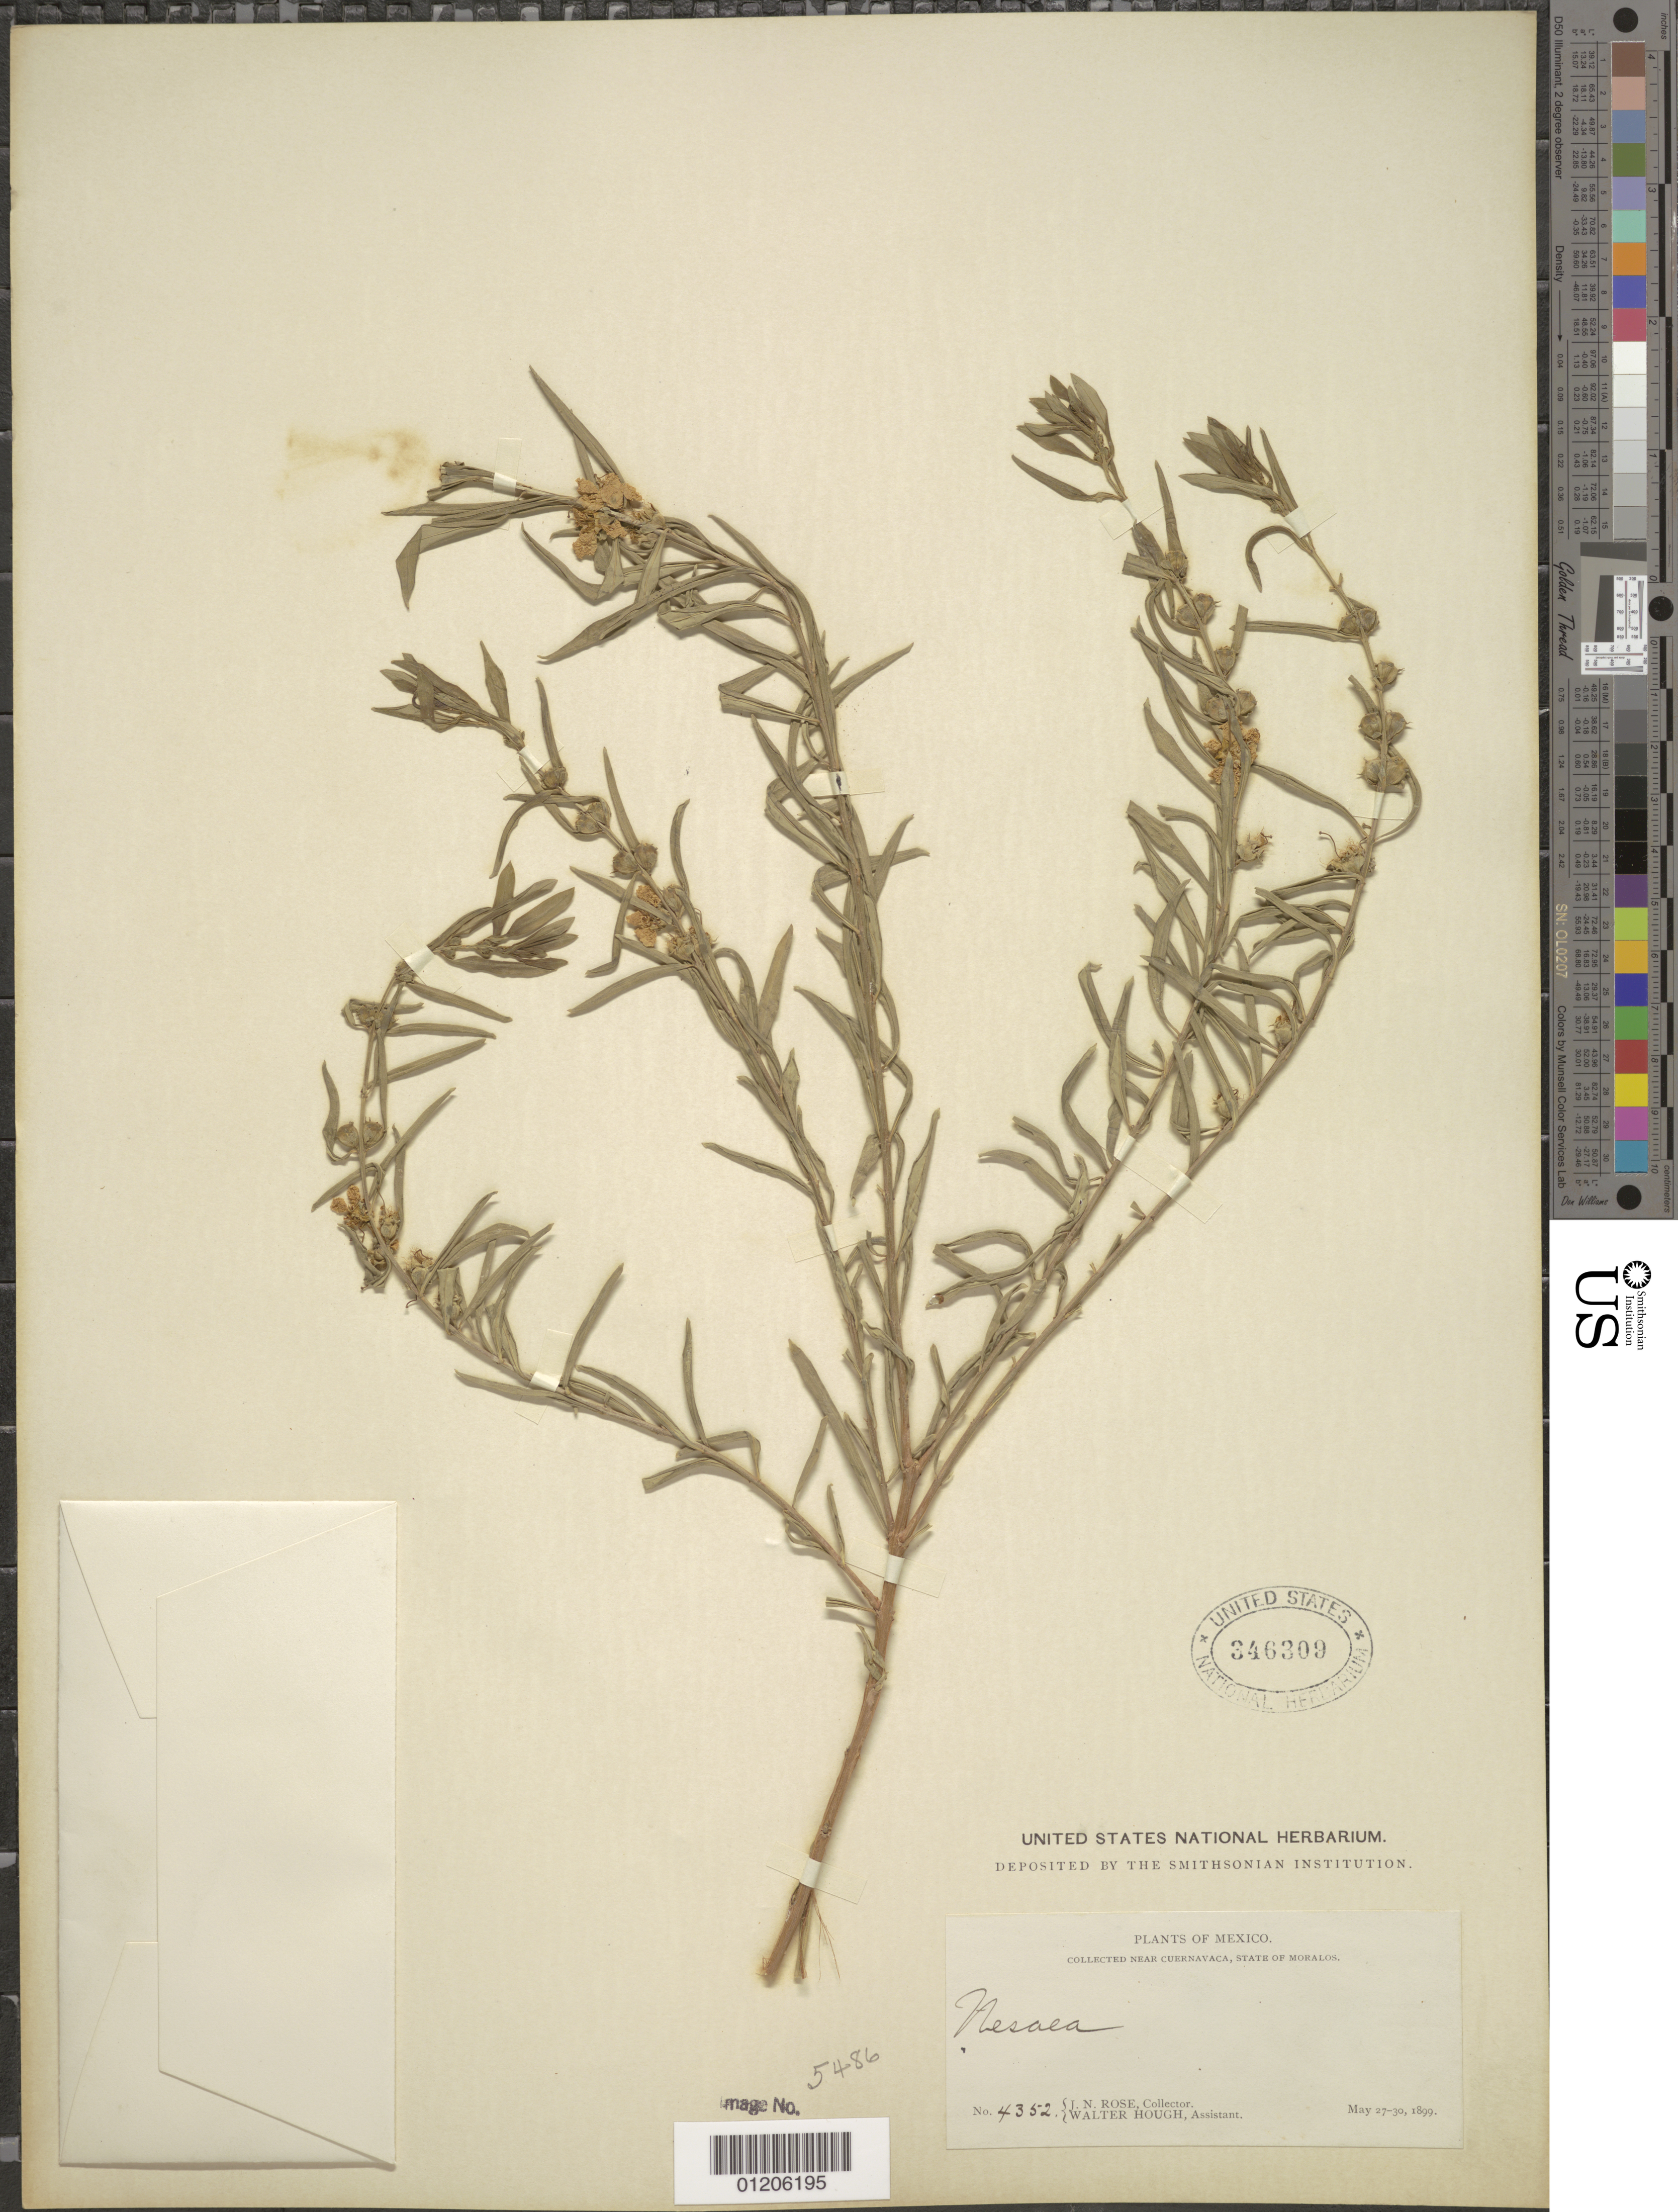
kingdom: Plantae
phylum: Tracheophyta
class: Magnoliopsida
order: Myrtales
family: Lythraceae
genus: Heimia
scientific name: Heimia salicifolia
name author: Link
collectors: J. N. Rose & W. Hough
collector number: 4352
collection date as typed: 27 May 1899 to 30 May 1899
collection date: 1899-05-27/1899-05-30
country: Mexico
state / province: Morelos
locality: Near Cuernavacea.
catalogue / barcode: US 346309